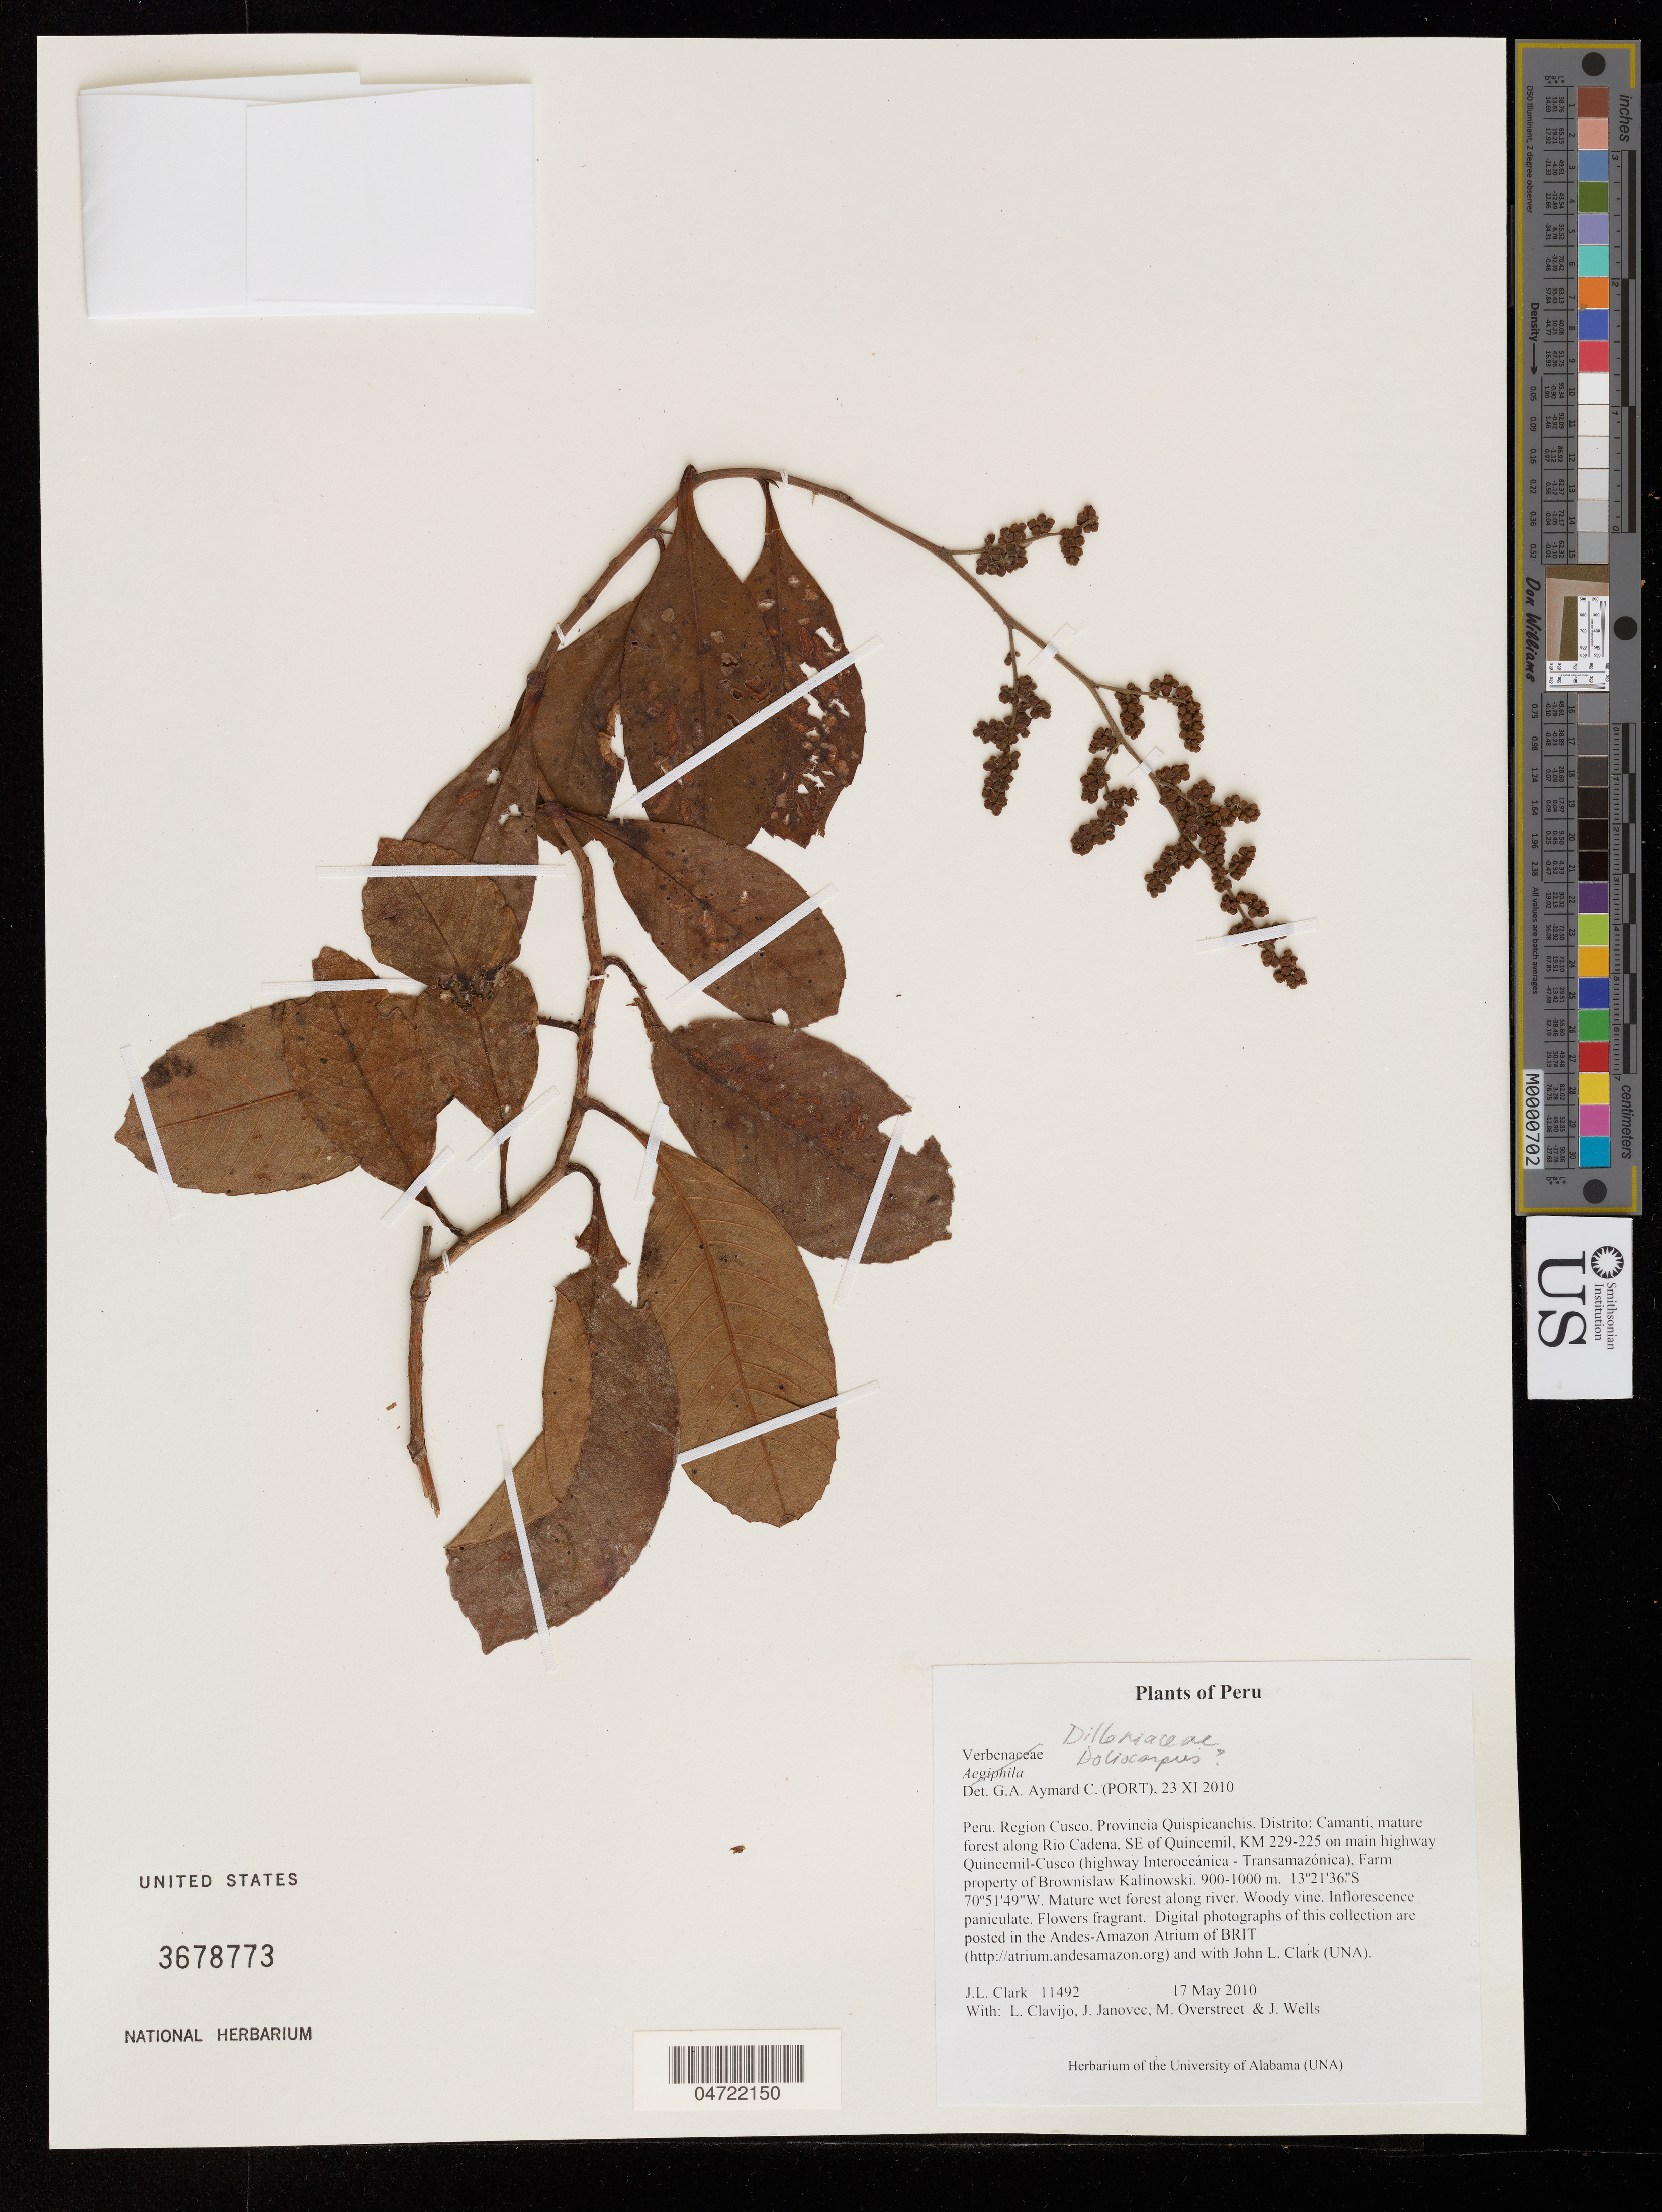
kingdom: Plantae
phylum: Tracheophyta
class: Magnoliopsida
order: Dilleniales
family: Dilleniaceae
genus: Davilla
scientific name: Davilla kunthii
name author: A. St.-Hil.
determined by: Victor Longhi Monzoli, João, (BRAZIL)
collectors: J. L. Clark, L. Clavijo, J. Janovec, M. Overstreet & J. Wells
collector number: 11492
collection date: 2010-05-17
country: Peru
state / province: Cusco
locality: Provincia Quispicanchis. Distrito: Camanti, mature forest along Rio Cadena, SE of Quincemil, KM 229-225 on main highway Quincemil-Cusco (highway Interoceánica - Transamazónica). Farm property of Brownislaw Kalinowski.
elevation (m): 900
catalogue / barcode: US 3678773